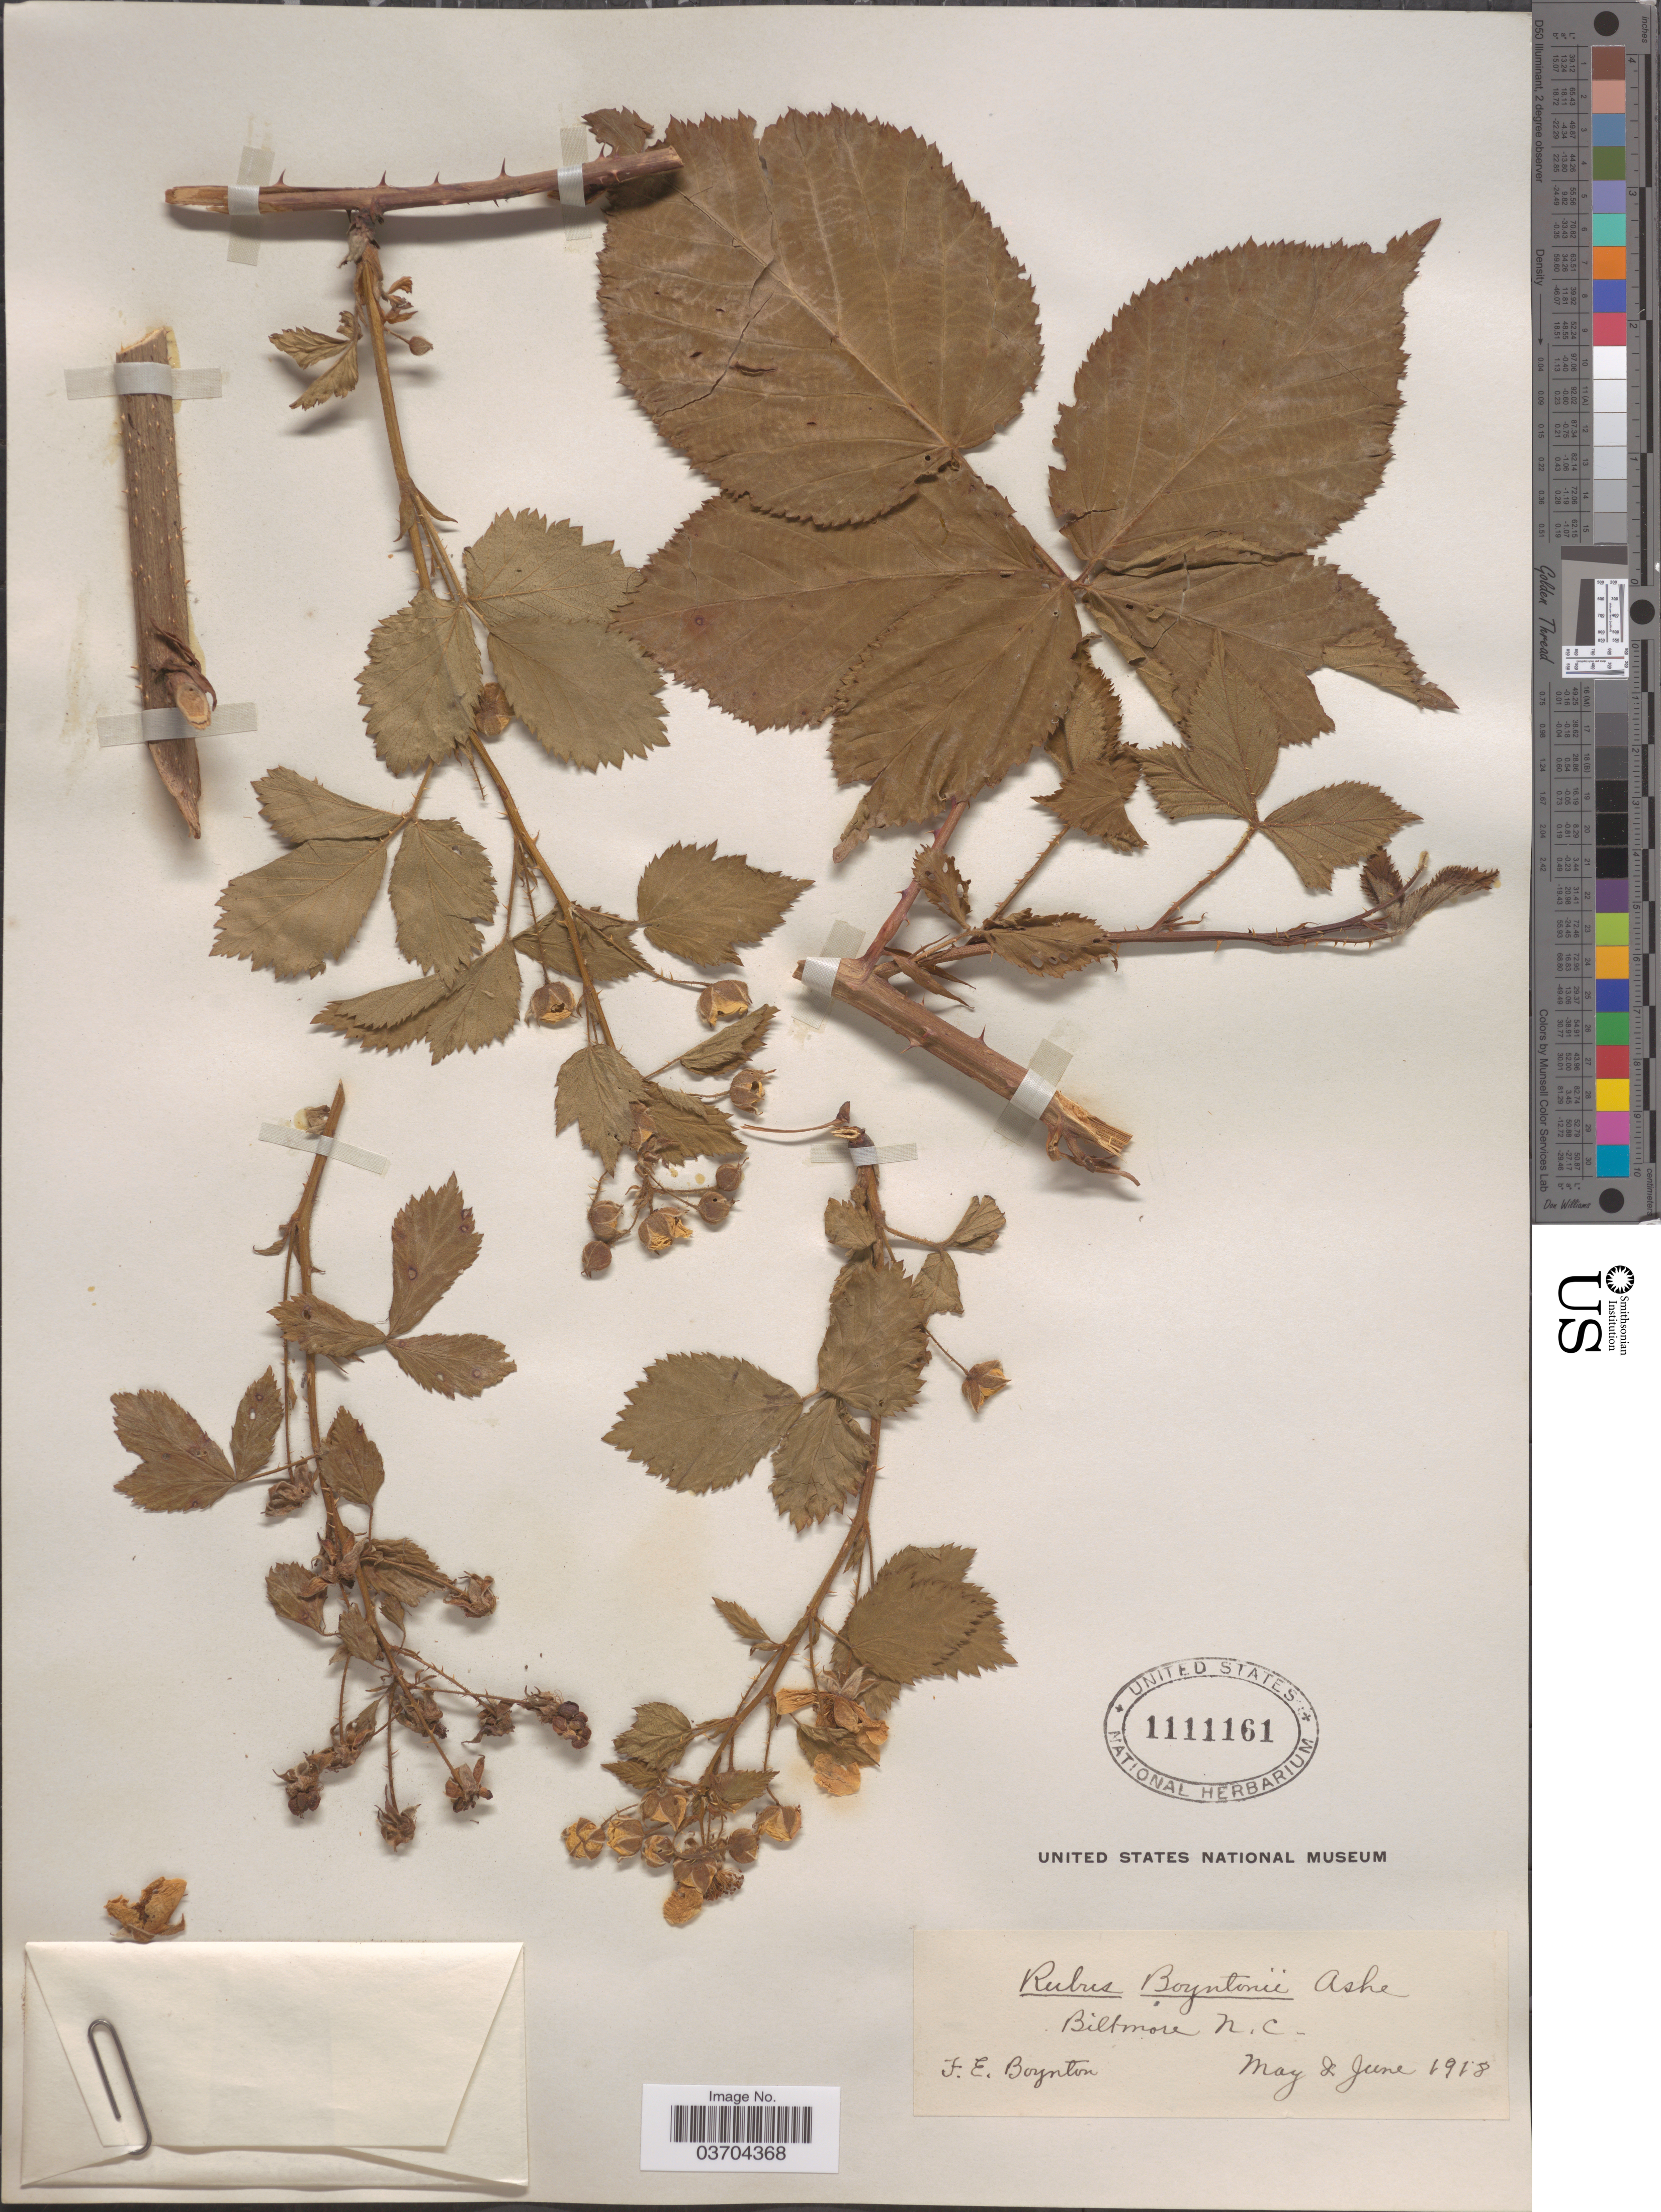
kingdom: Plantae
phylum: Tracheophyta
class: Magnoliopsida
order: Rosales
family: Rosaceae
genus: Rubus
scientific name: Rubus boyntonii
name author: Ashe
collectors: F. Boynton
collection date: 1918-05/1918-06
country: United States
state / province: North Carolina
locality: Biltmore.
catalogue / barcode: US 1111161